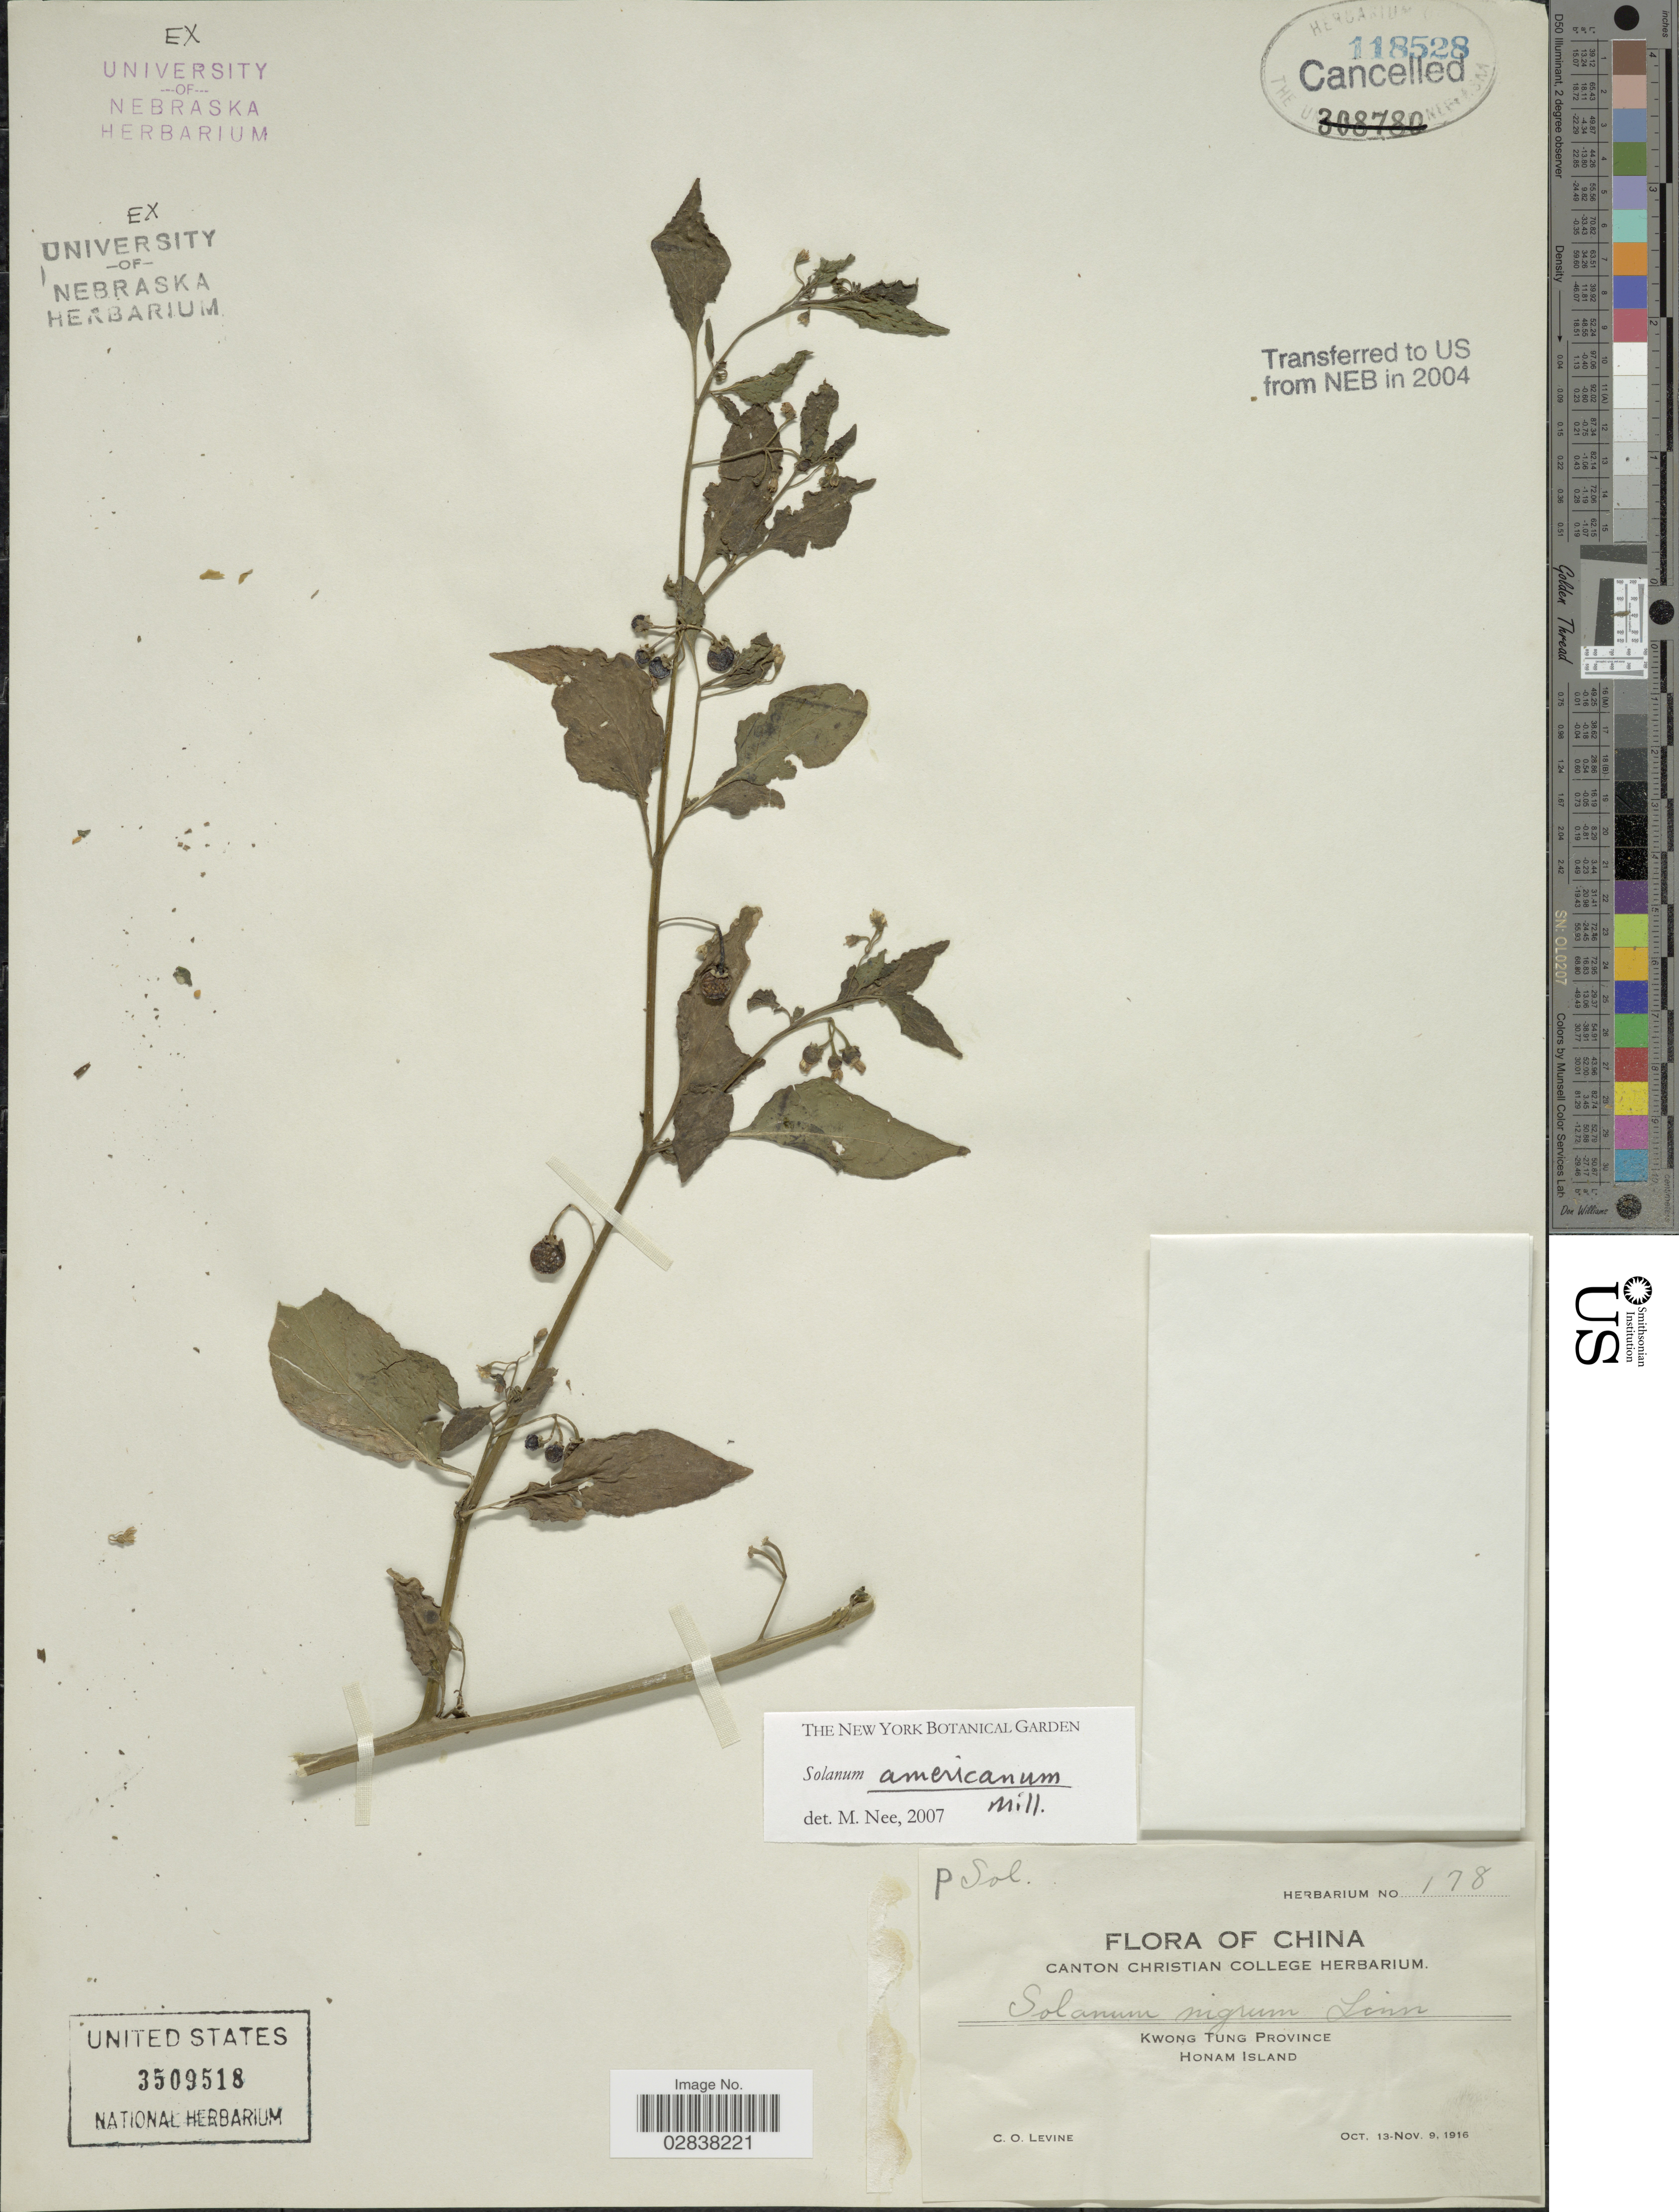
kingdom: Plantae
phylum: Tracheophyta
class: Magnoliopsida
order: Solanales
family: Solanaceae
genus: Solanum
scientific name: Solanum americanum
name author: Mill.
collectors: C. O. Levine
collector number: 178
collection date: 1916-10-13/1916-11-09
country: China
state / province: Guangdong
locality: Kwong Tung Province, Honam Island.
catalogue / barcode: US 3509518